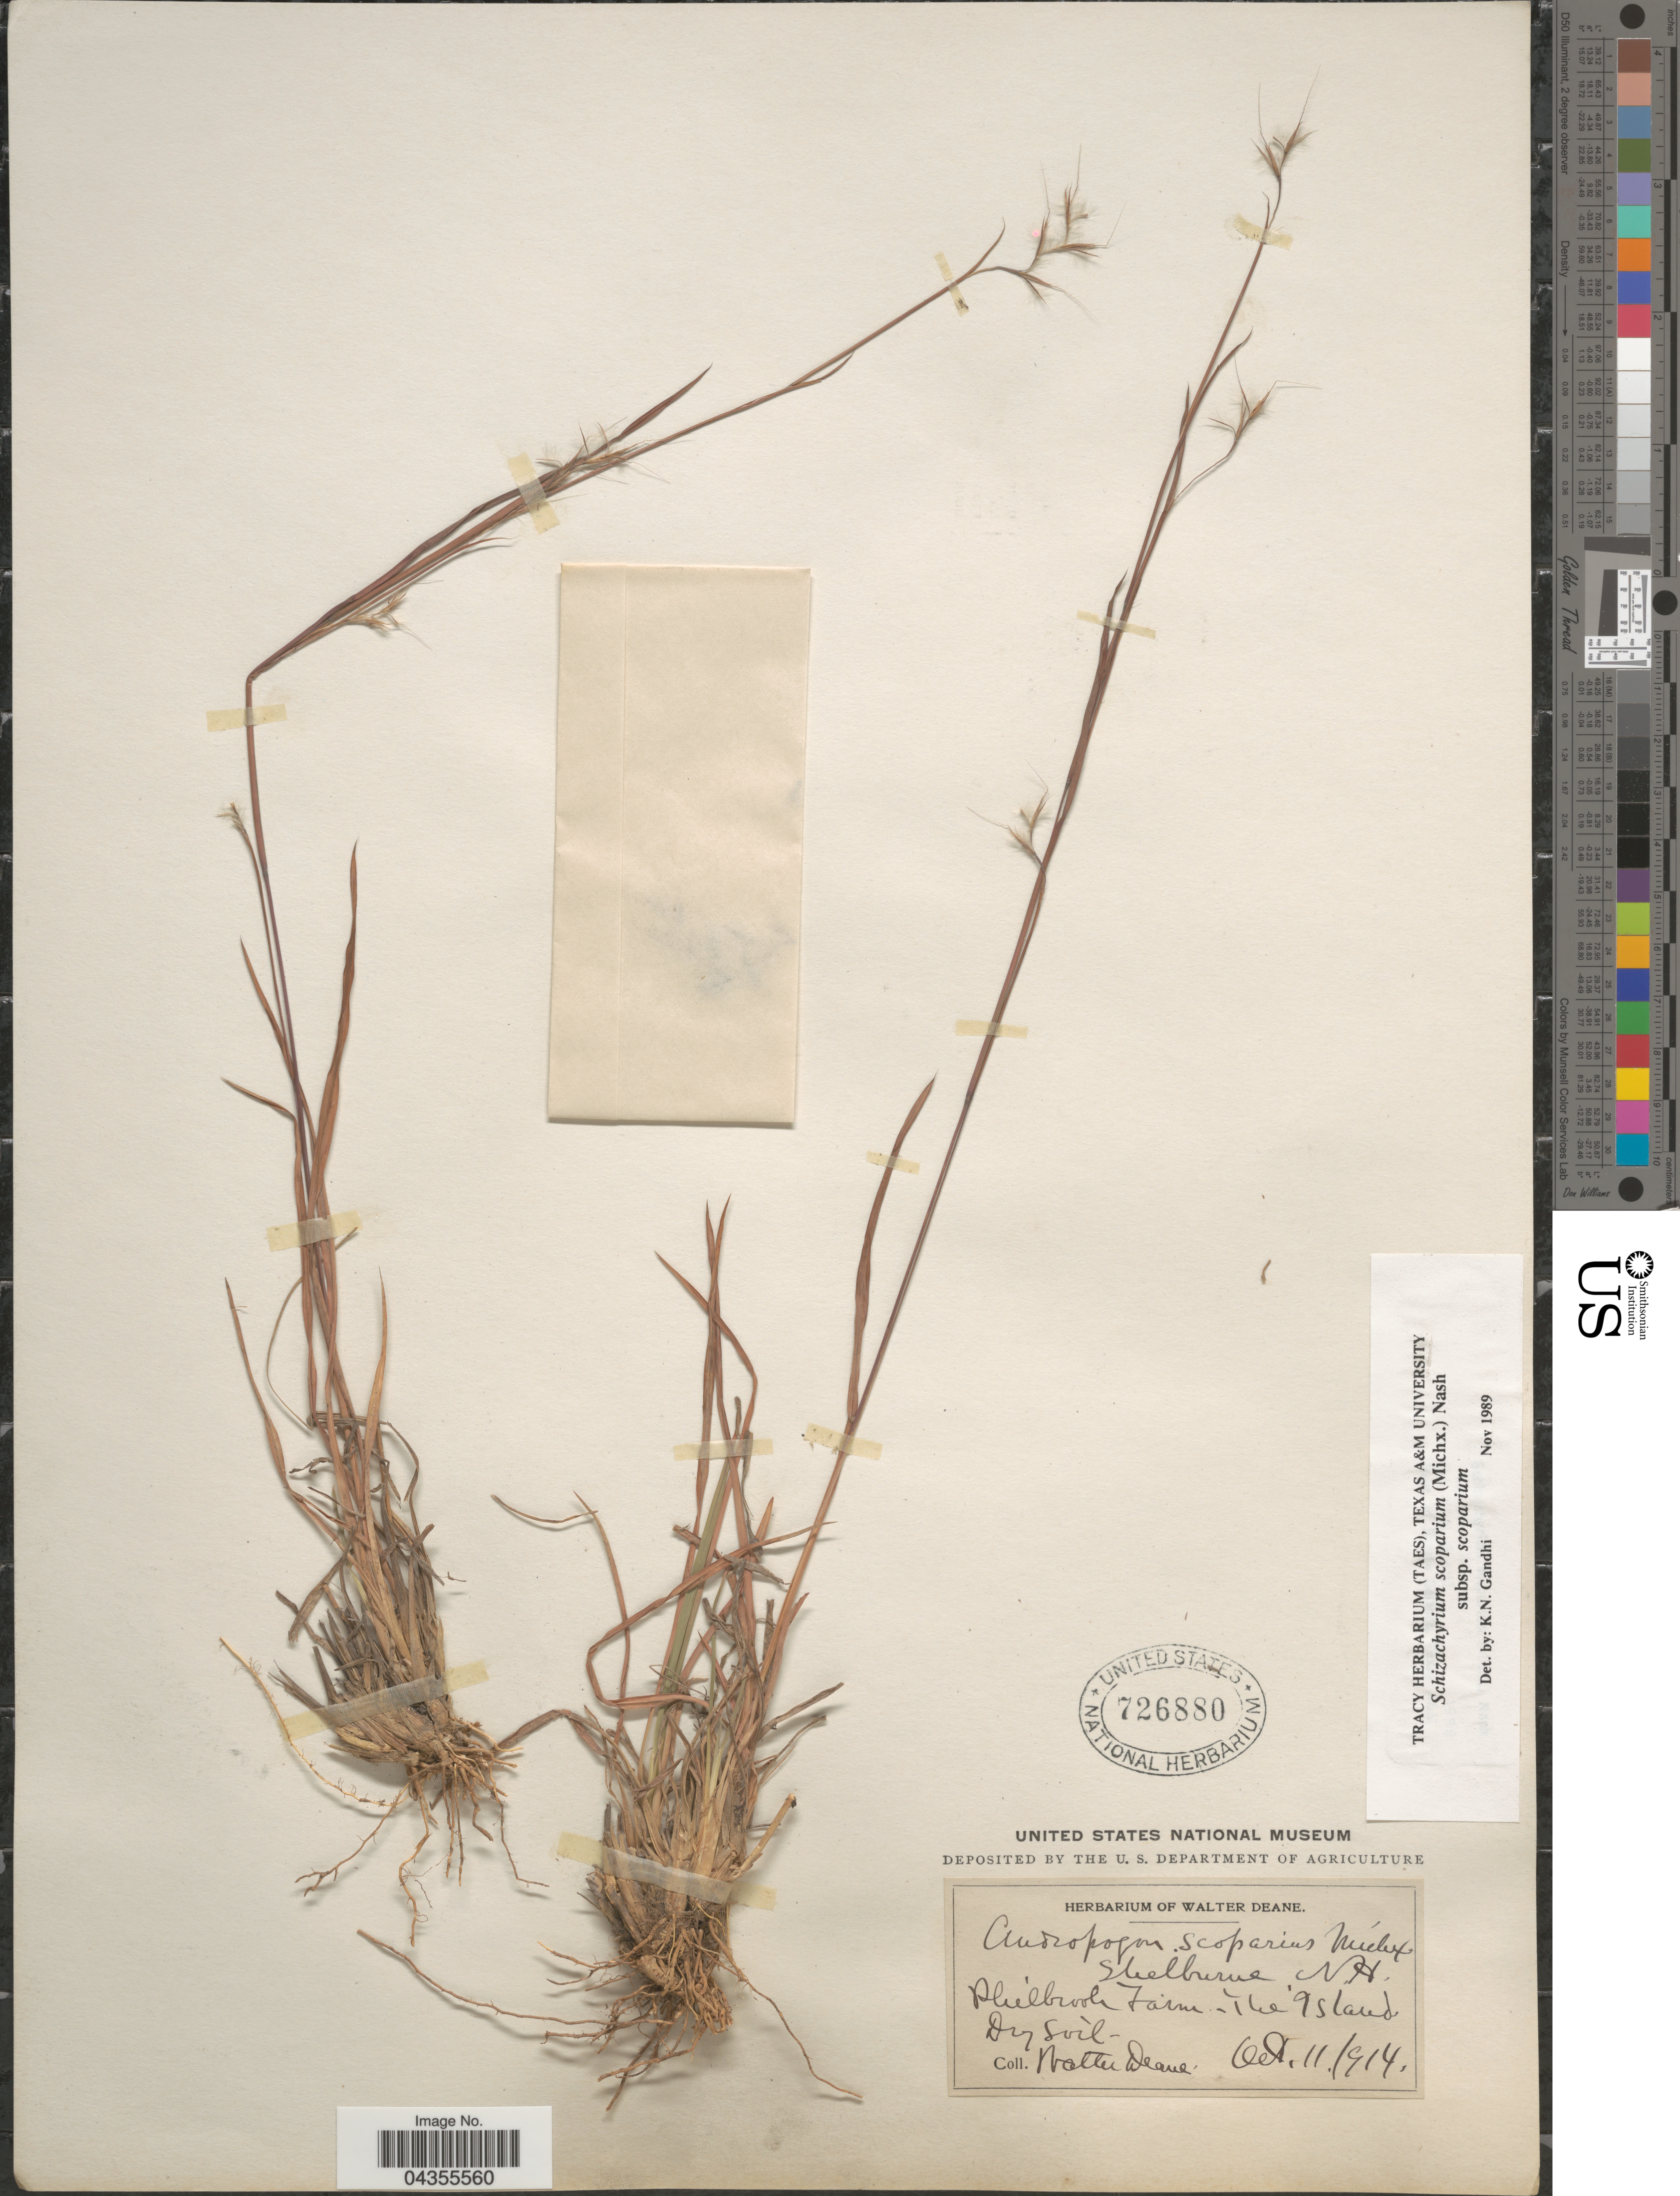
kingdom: Plantae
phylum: Tracheophyta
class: Liliopsida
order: Poales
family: Poaceae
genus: Schizachyrium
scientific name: Schizachyrium scoparium var. scoparium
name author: (Michx.) Nash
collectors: W. Deane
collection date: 1914-10-11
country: United States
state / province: New Hampshire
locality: Shelburne. Philbrook Farm - The Island.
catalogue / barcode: US 726880